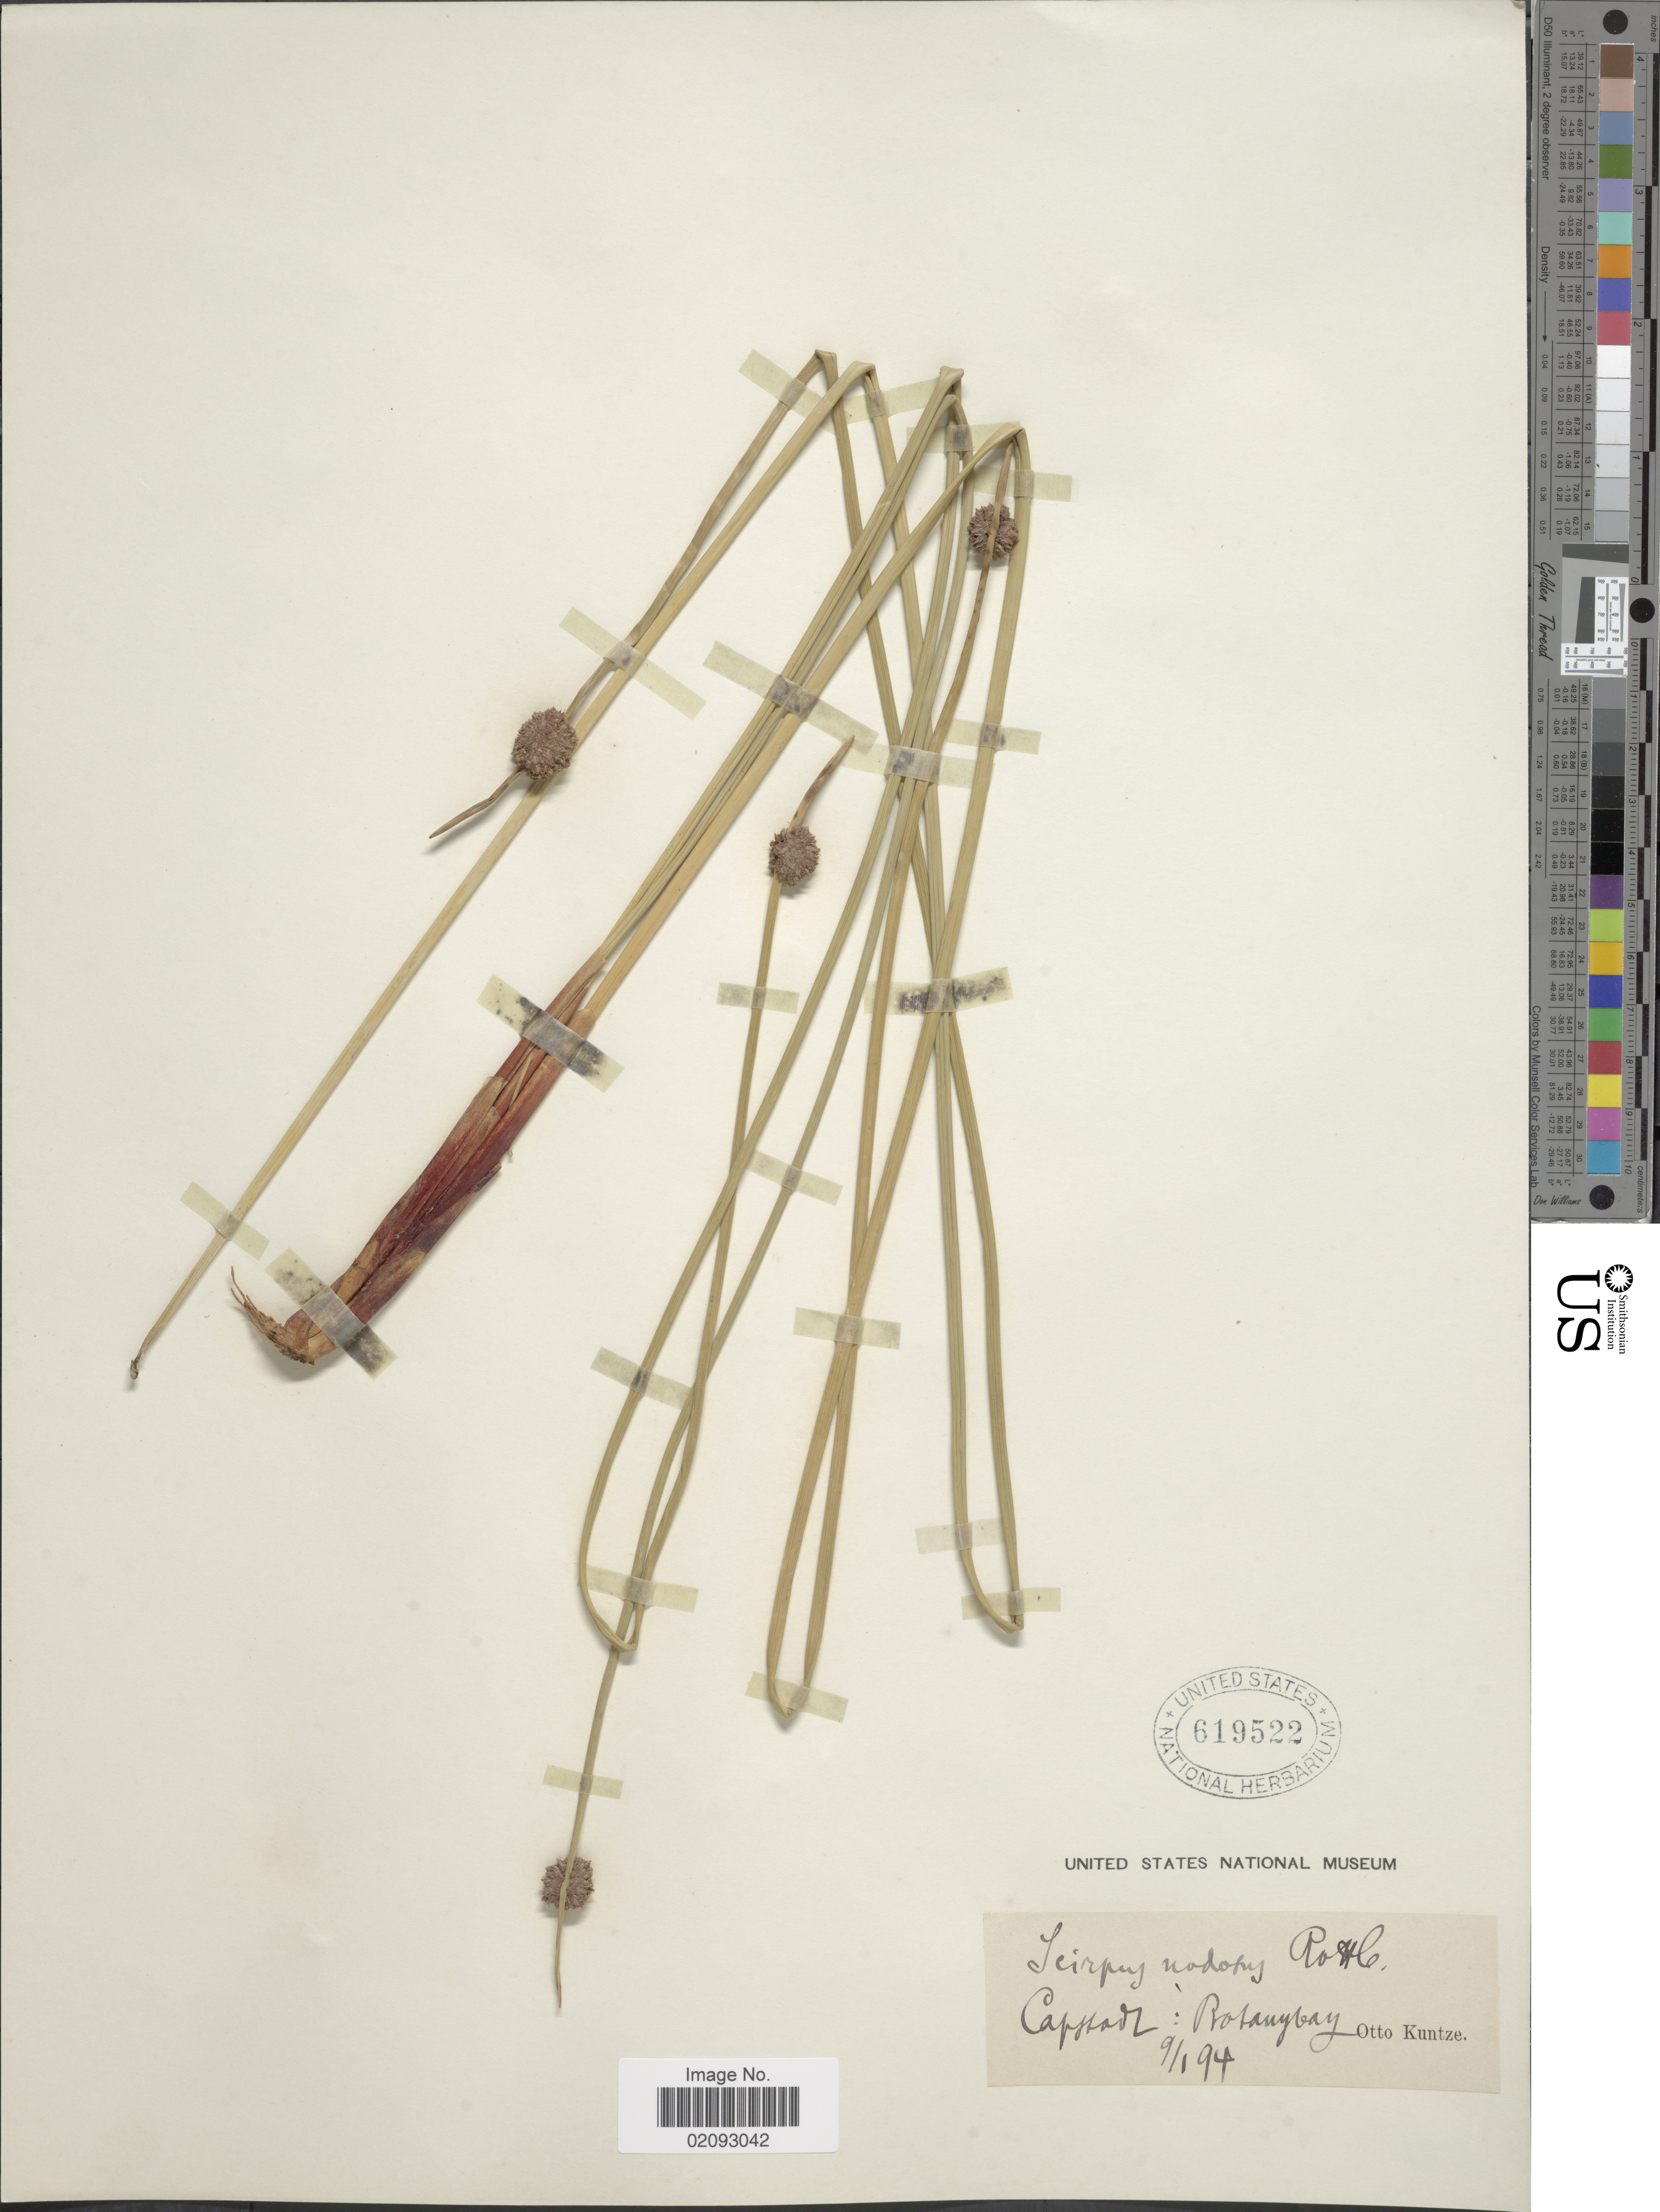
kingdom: Plantae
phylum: Tracheophyta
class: Liliopsida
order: Poales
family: Cyperaceae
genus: Ficinia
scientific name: Ficinia nodosa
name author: (Rottb.) Goetgh. et al.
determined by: Strong, M. T., (US), Smithsonian Institution - National Museum of Natural History (UNITED STATES)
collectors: C.E.O. Kuntze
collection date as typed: Transcribed d/m/y: 9/1/94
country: South Africa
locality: Capstadt, Botanybay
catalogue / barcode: US 619522